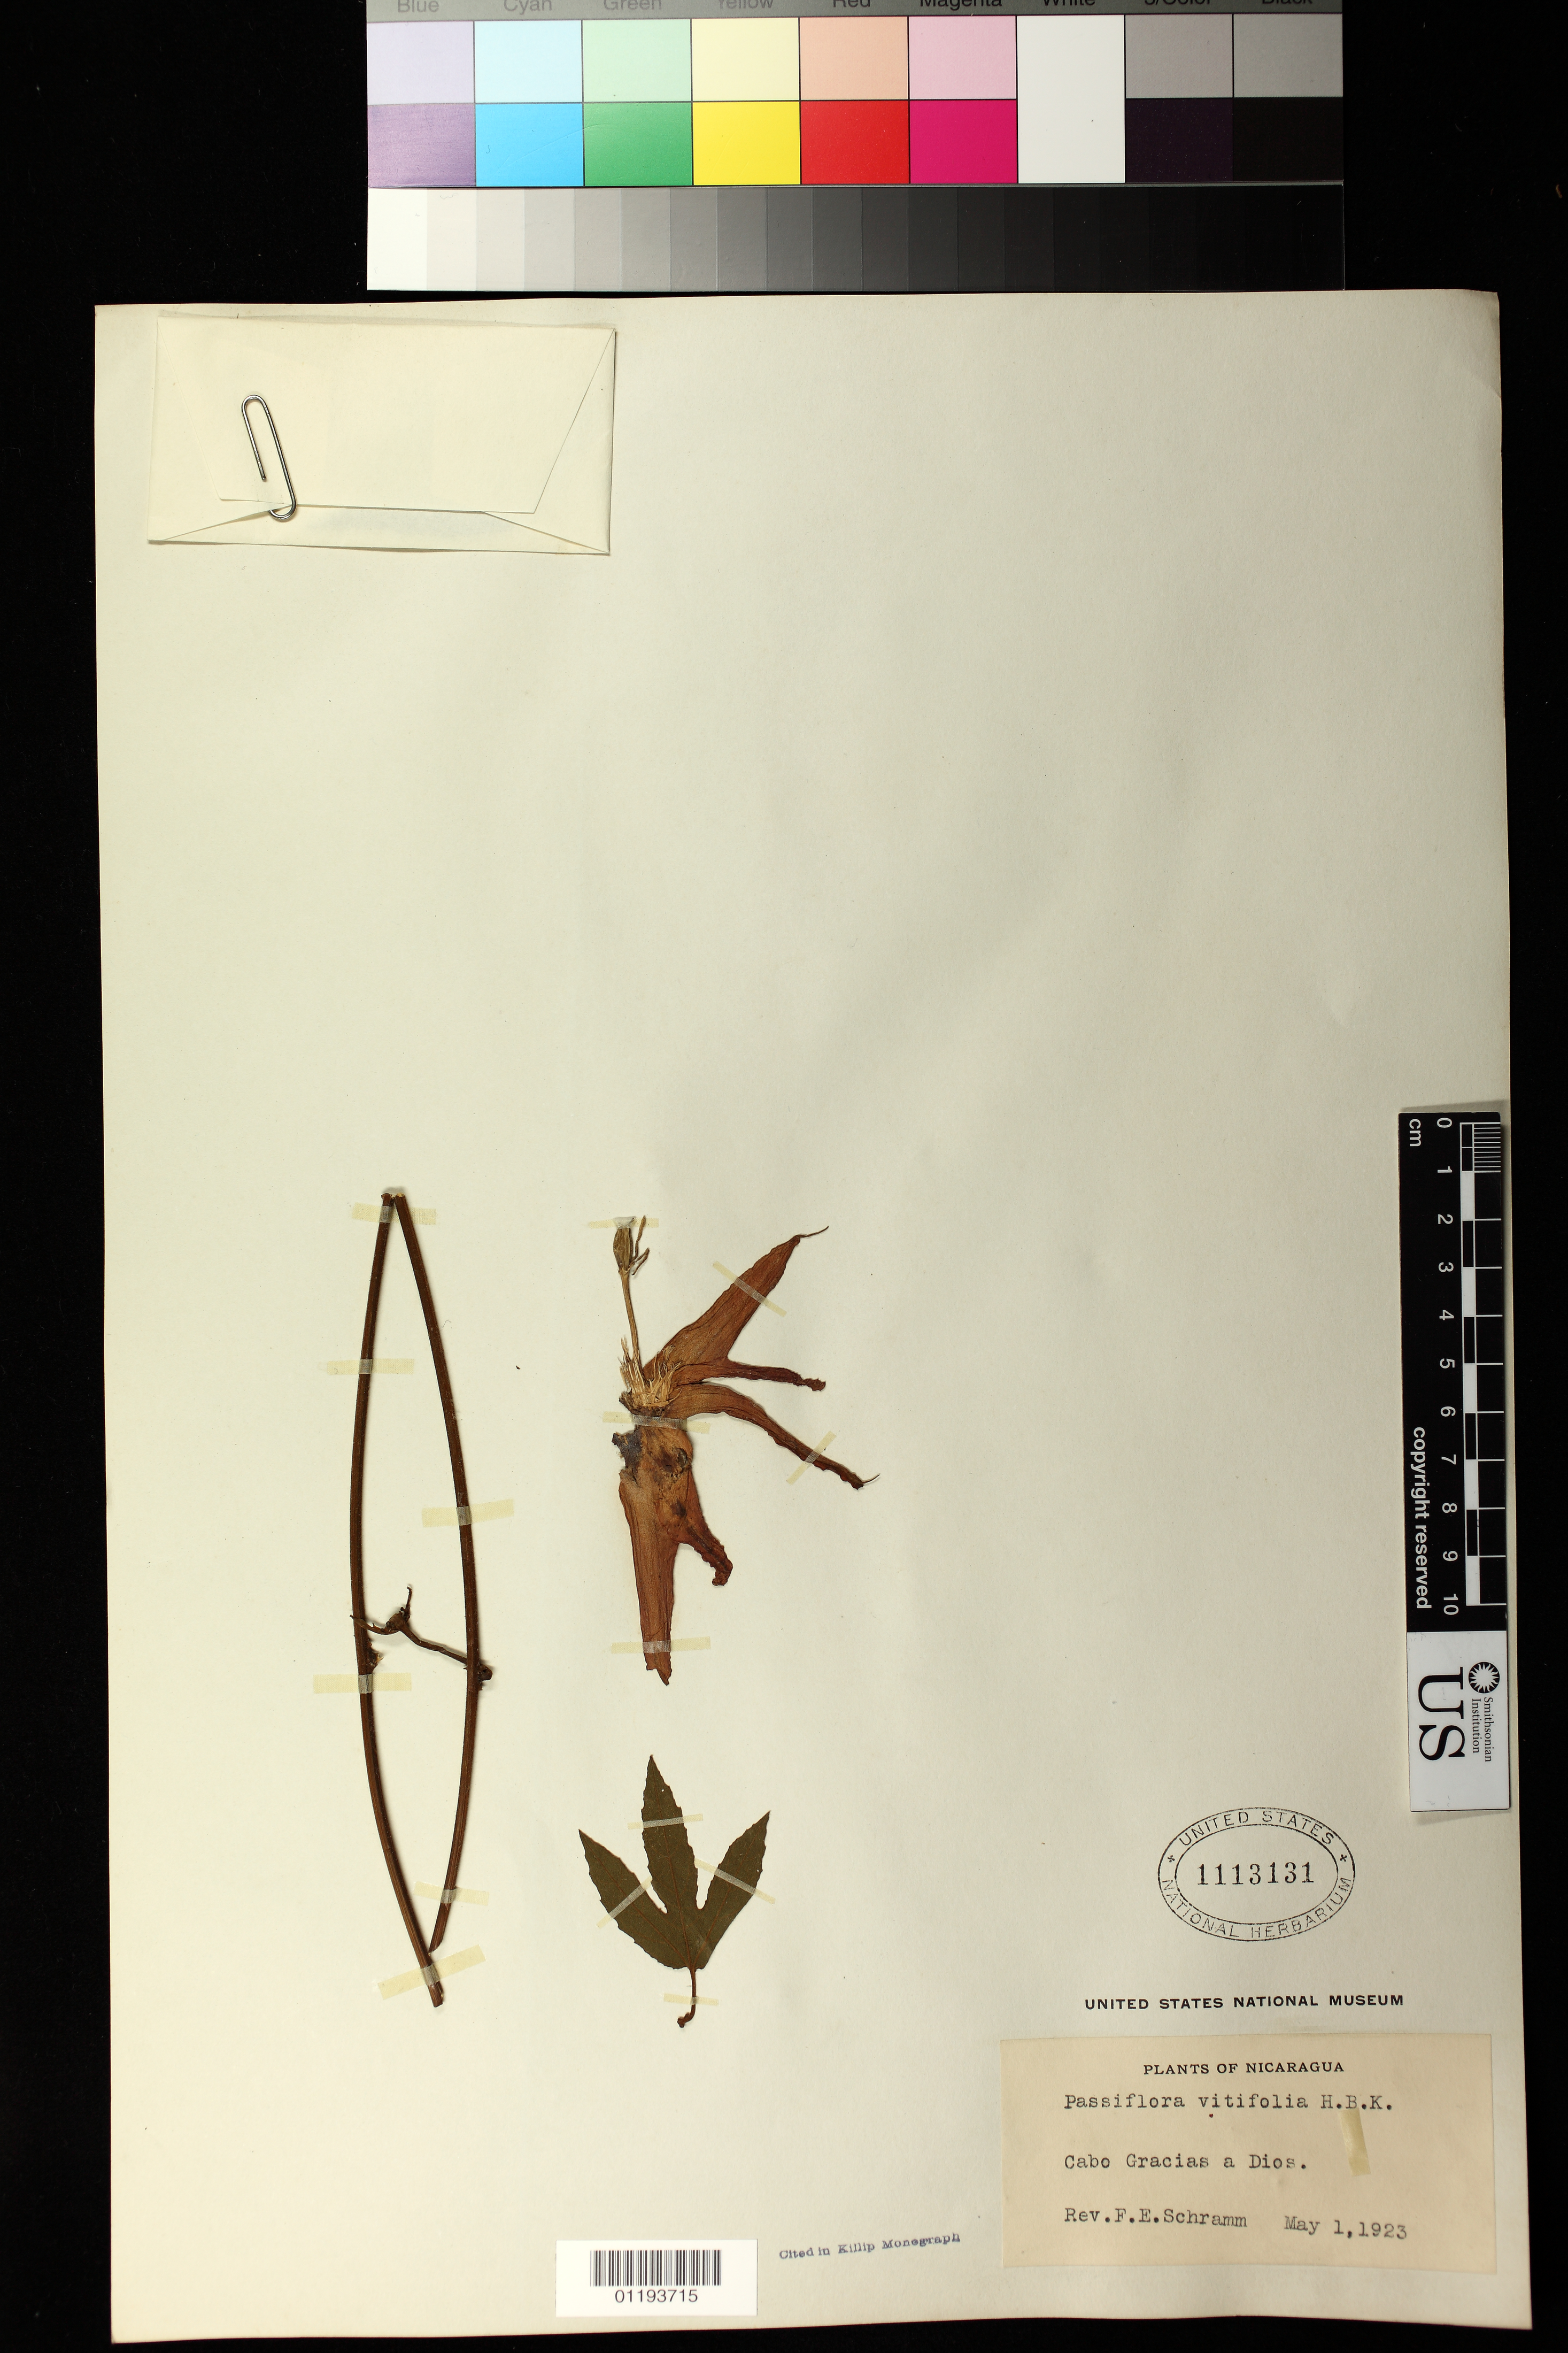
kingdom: Plantae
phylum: Tracheophyta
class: Magnoliopsida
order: Malpighiales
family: Passifloraceae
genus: Passiflora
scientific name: Passiflora vitifolia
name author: Kunth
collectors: F. E. Schramm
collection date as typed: May 1 1923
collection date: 1923-05-01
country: Nicaragua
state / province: Atlántico Norte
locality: Cabo Gracias a Dios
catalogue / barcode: US 1113131